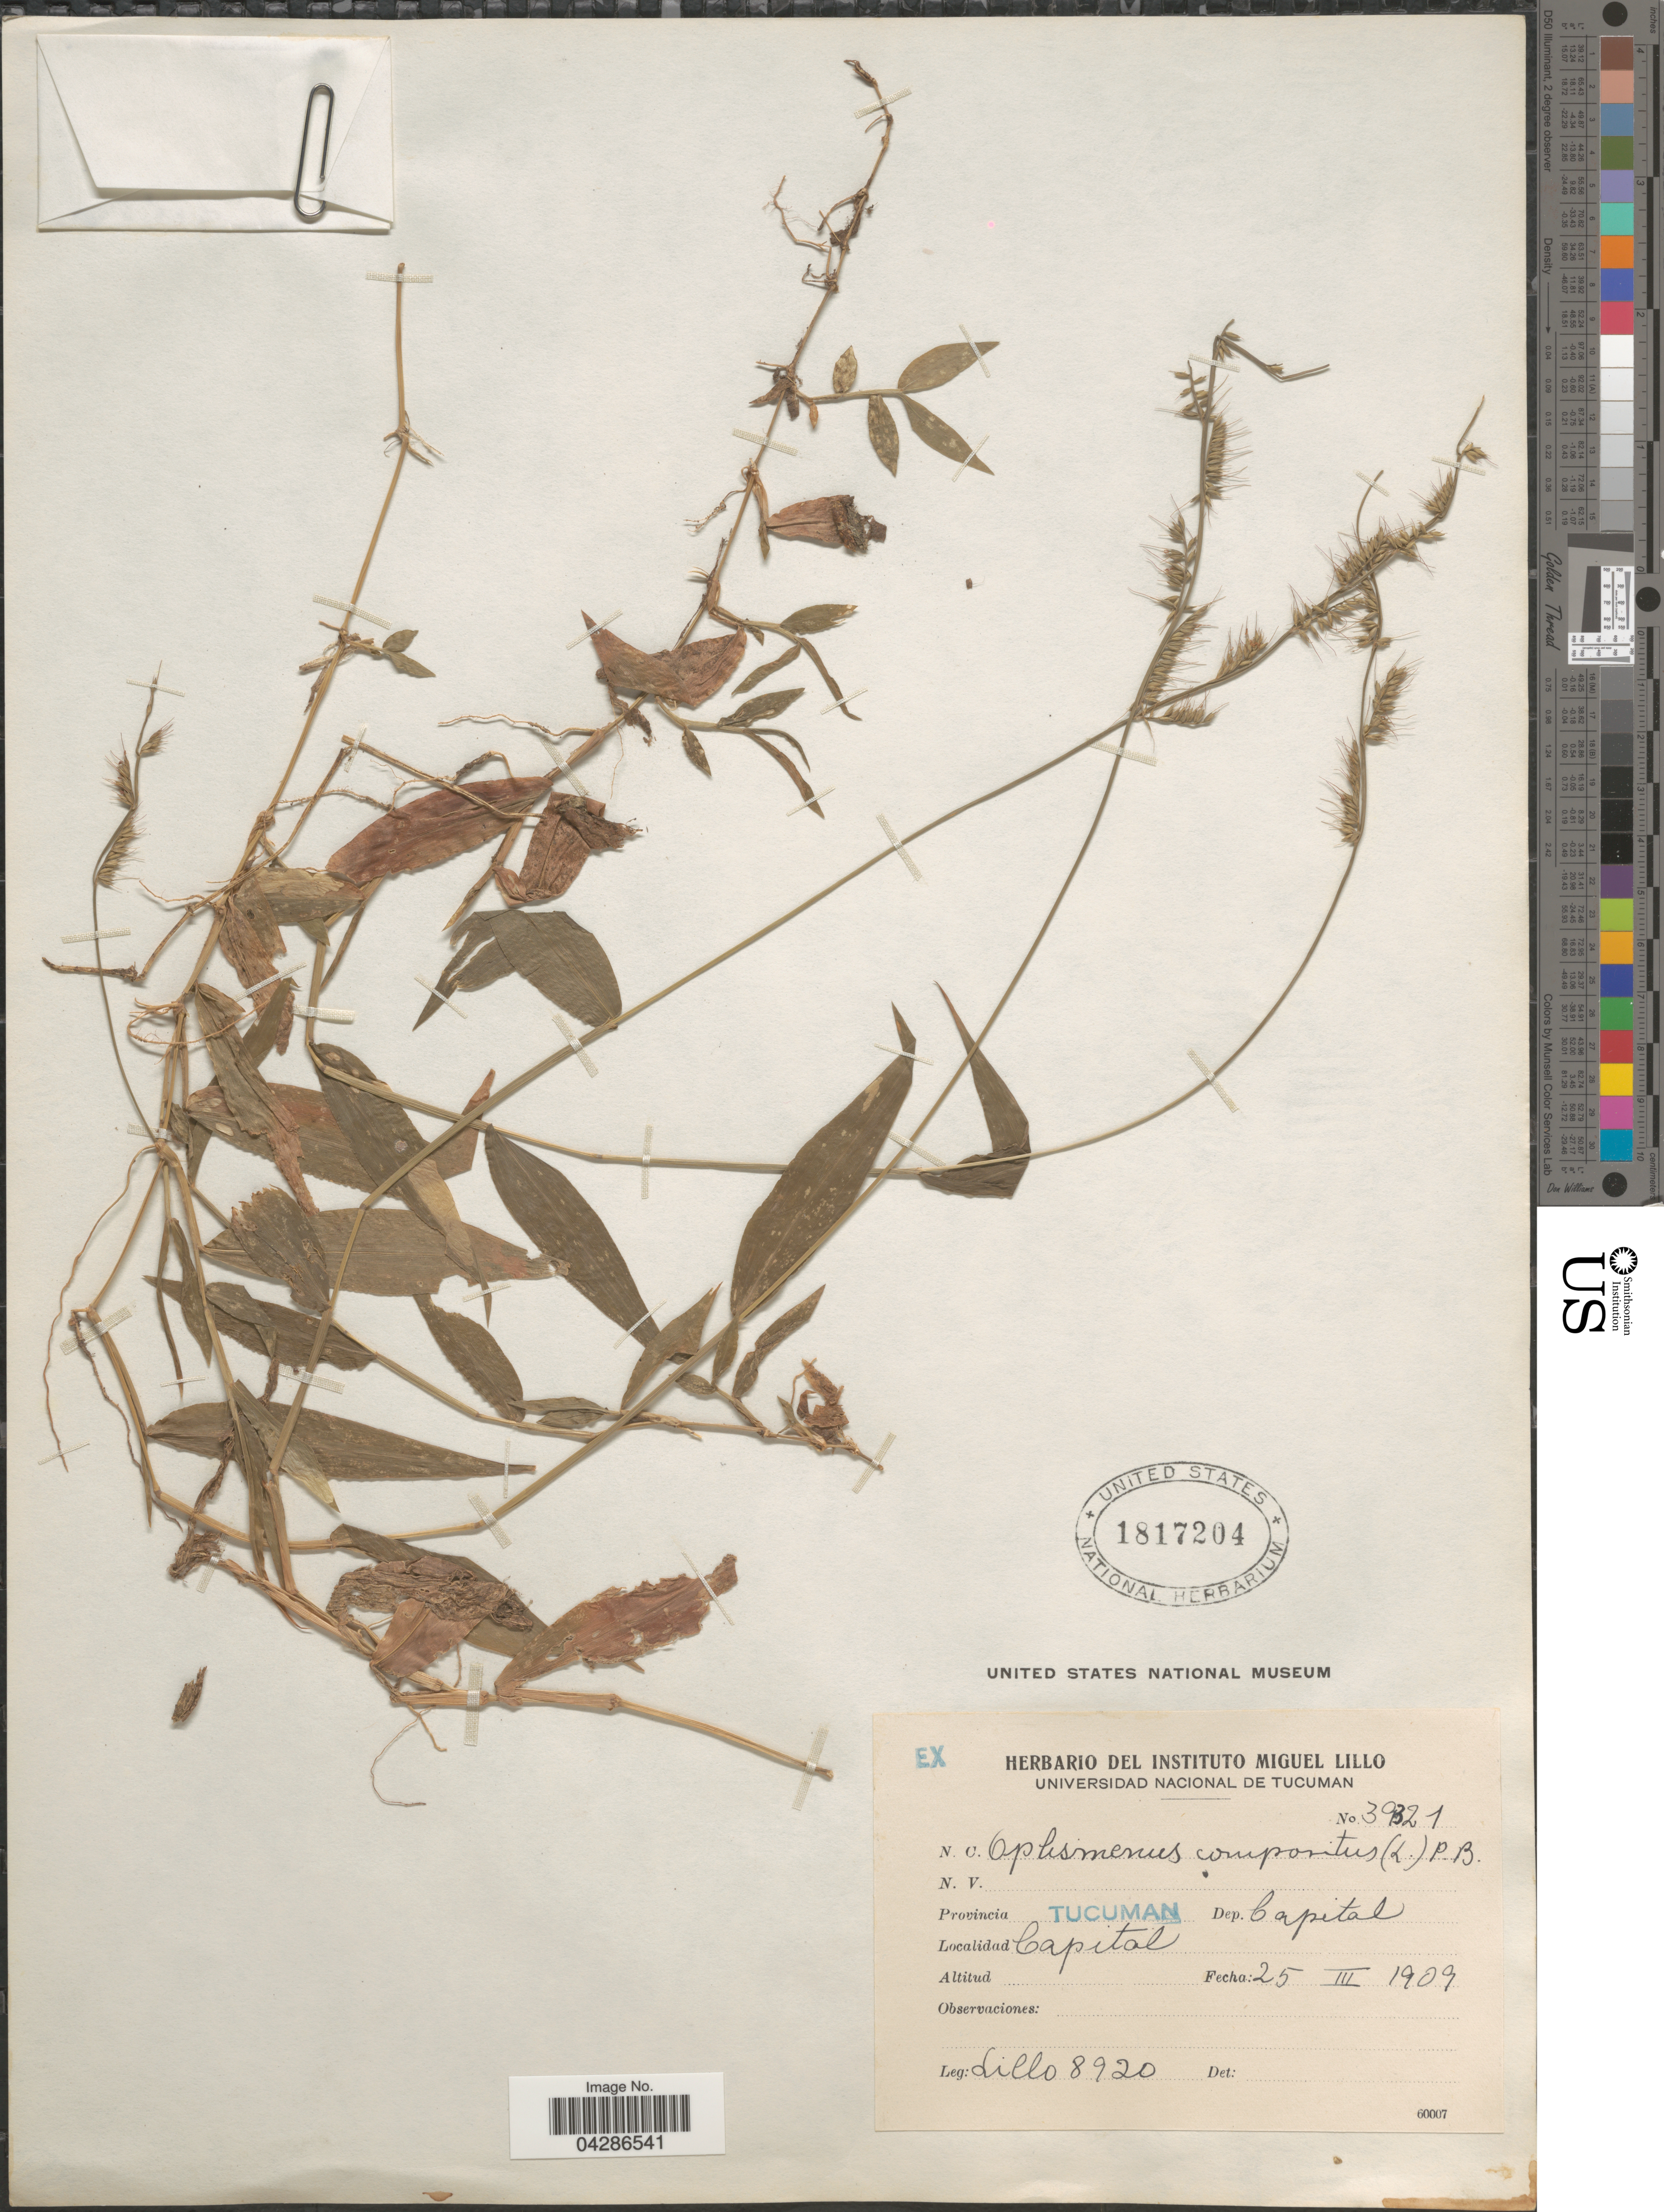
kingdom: Plantae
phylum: Tracheophyta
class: Liliopsida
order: Poales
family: Poaceae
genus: Oplismenus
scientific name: Oplismenus burmannii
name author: (Retz.) P. Beauv.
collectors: M. Lillo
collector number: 8920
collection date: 1909-03-25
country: Argentina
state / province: Tucuman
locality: Dep. Capital. Capital.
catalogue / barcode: US 1817204